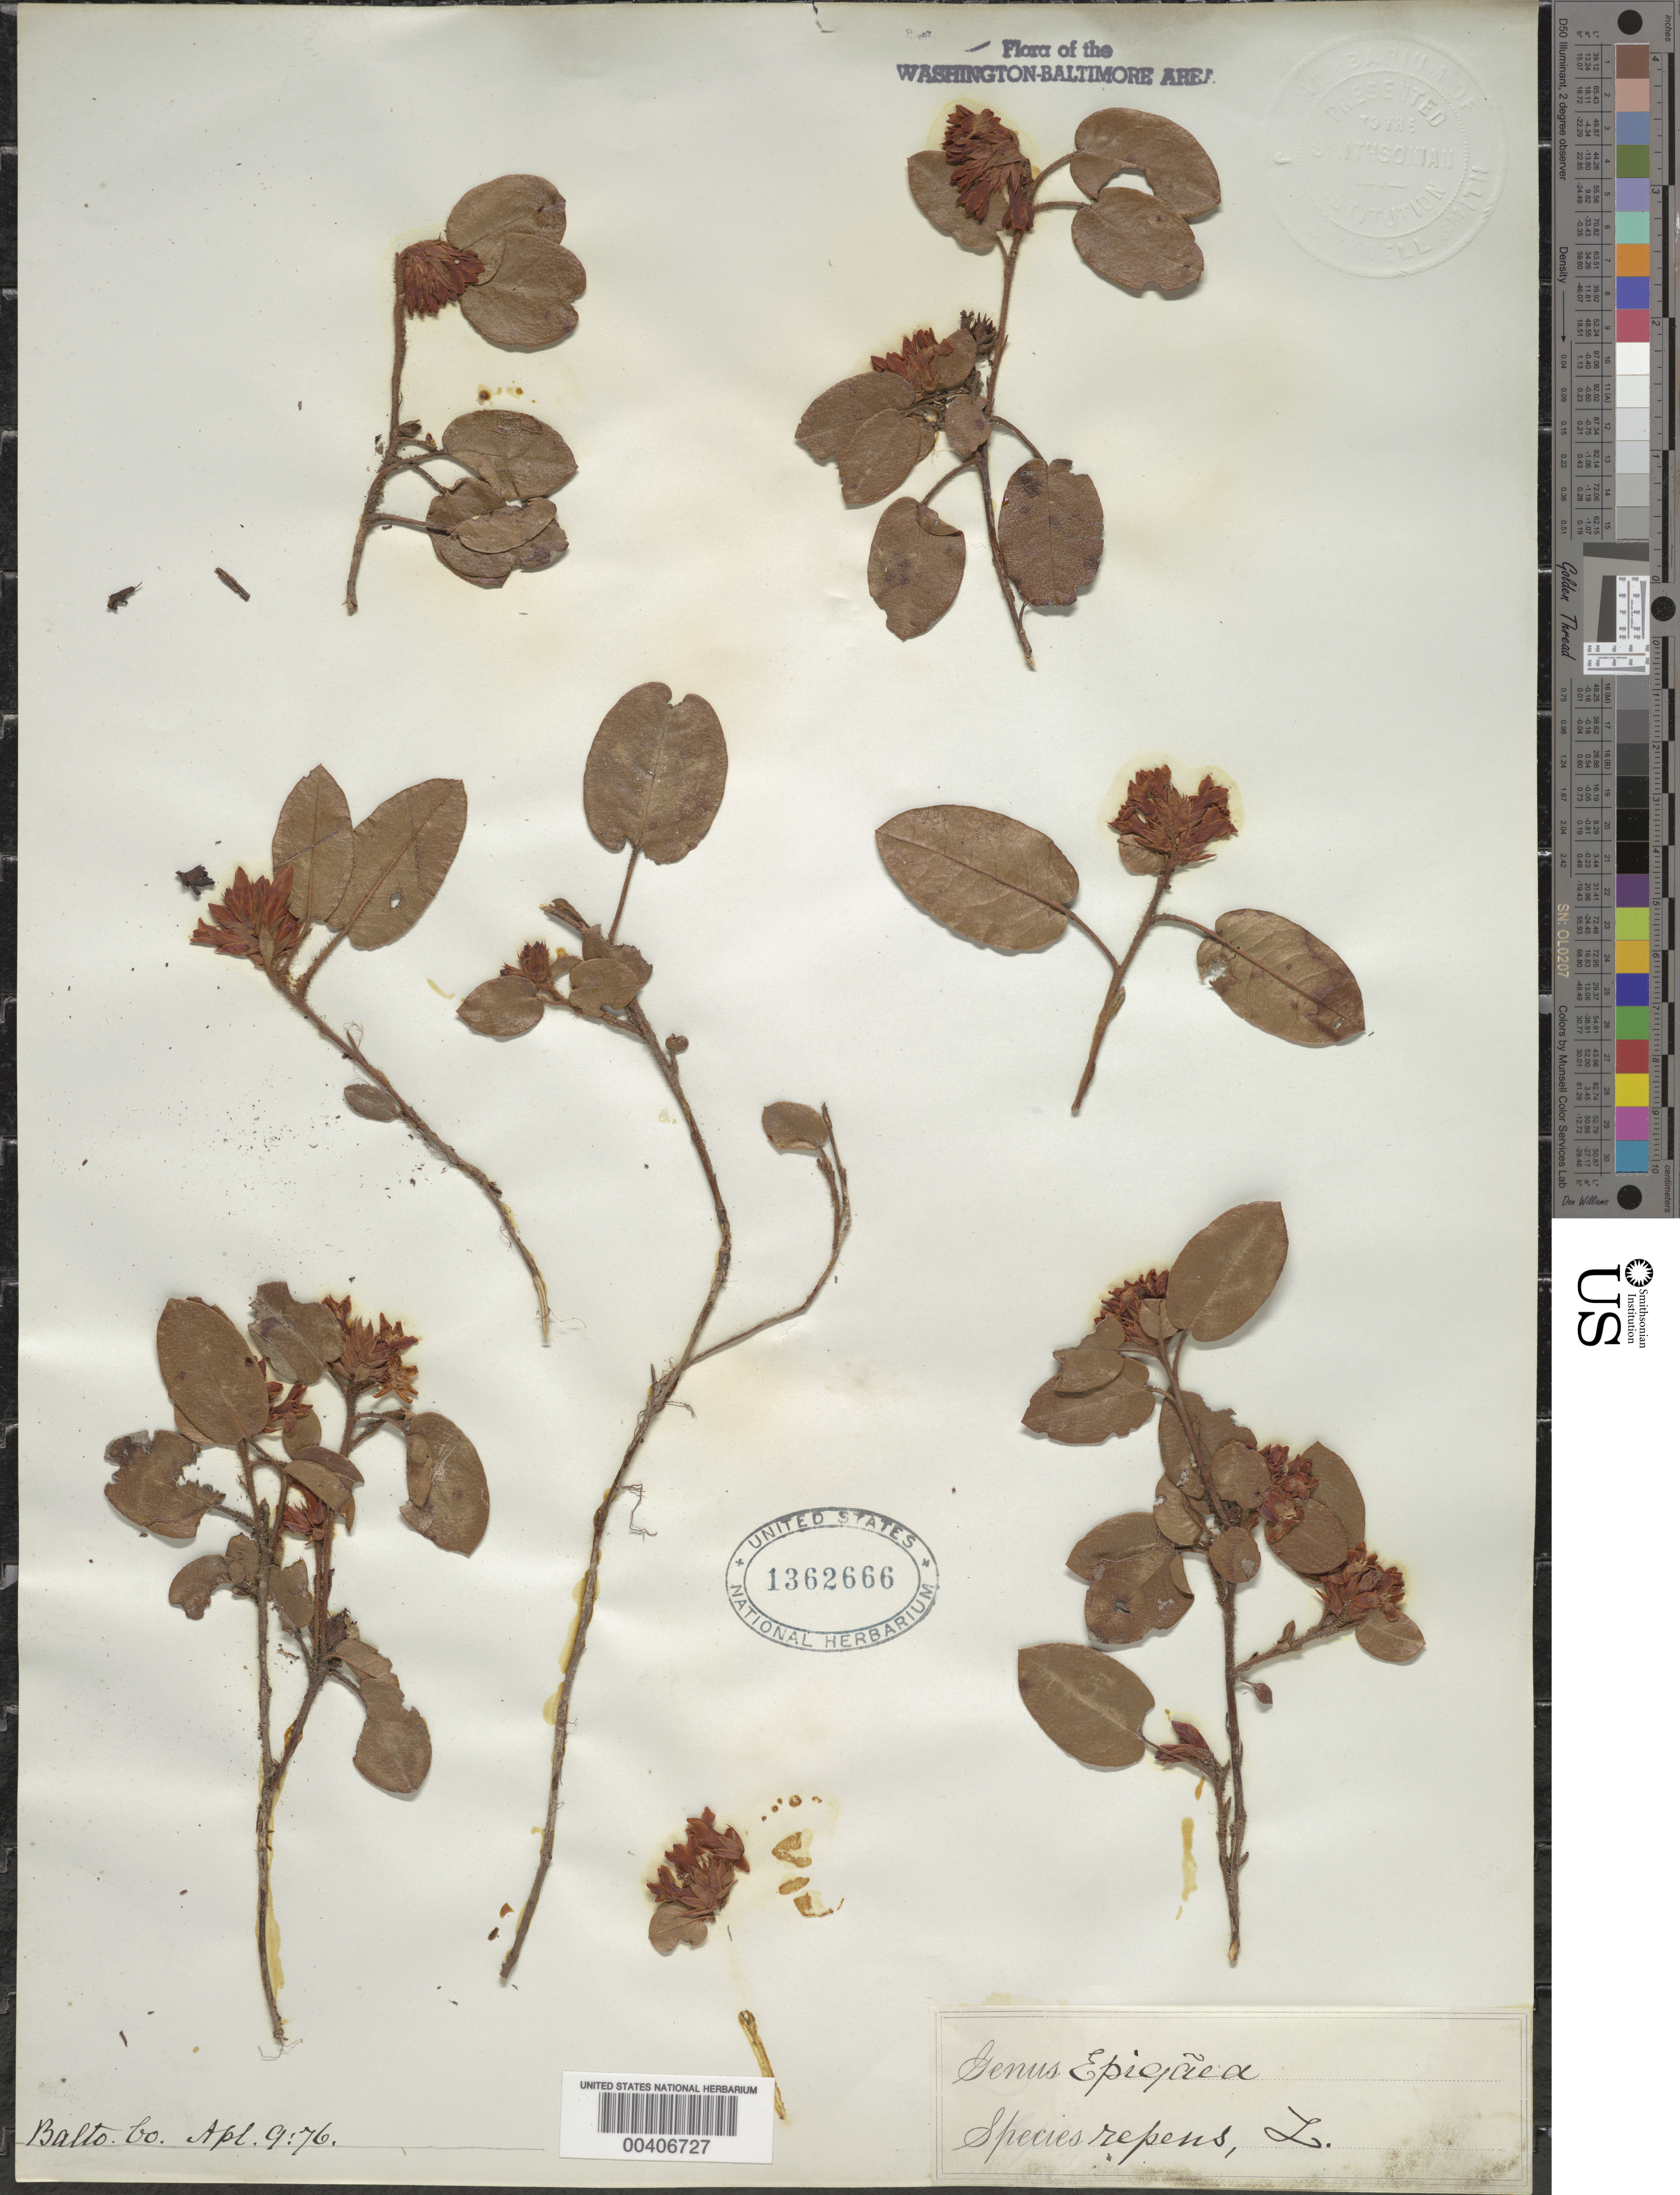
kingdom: Plantae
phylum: Tracheophyta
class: Magnoliopsida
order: Ericales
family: Ericaceae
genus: Epigaea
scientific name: Epigaea repens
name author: L.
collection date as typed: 09 Apr 1876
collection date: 1876-04-09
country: United States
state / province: Maryland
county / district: Baltimore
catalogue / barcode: US 1362666